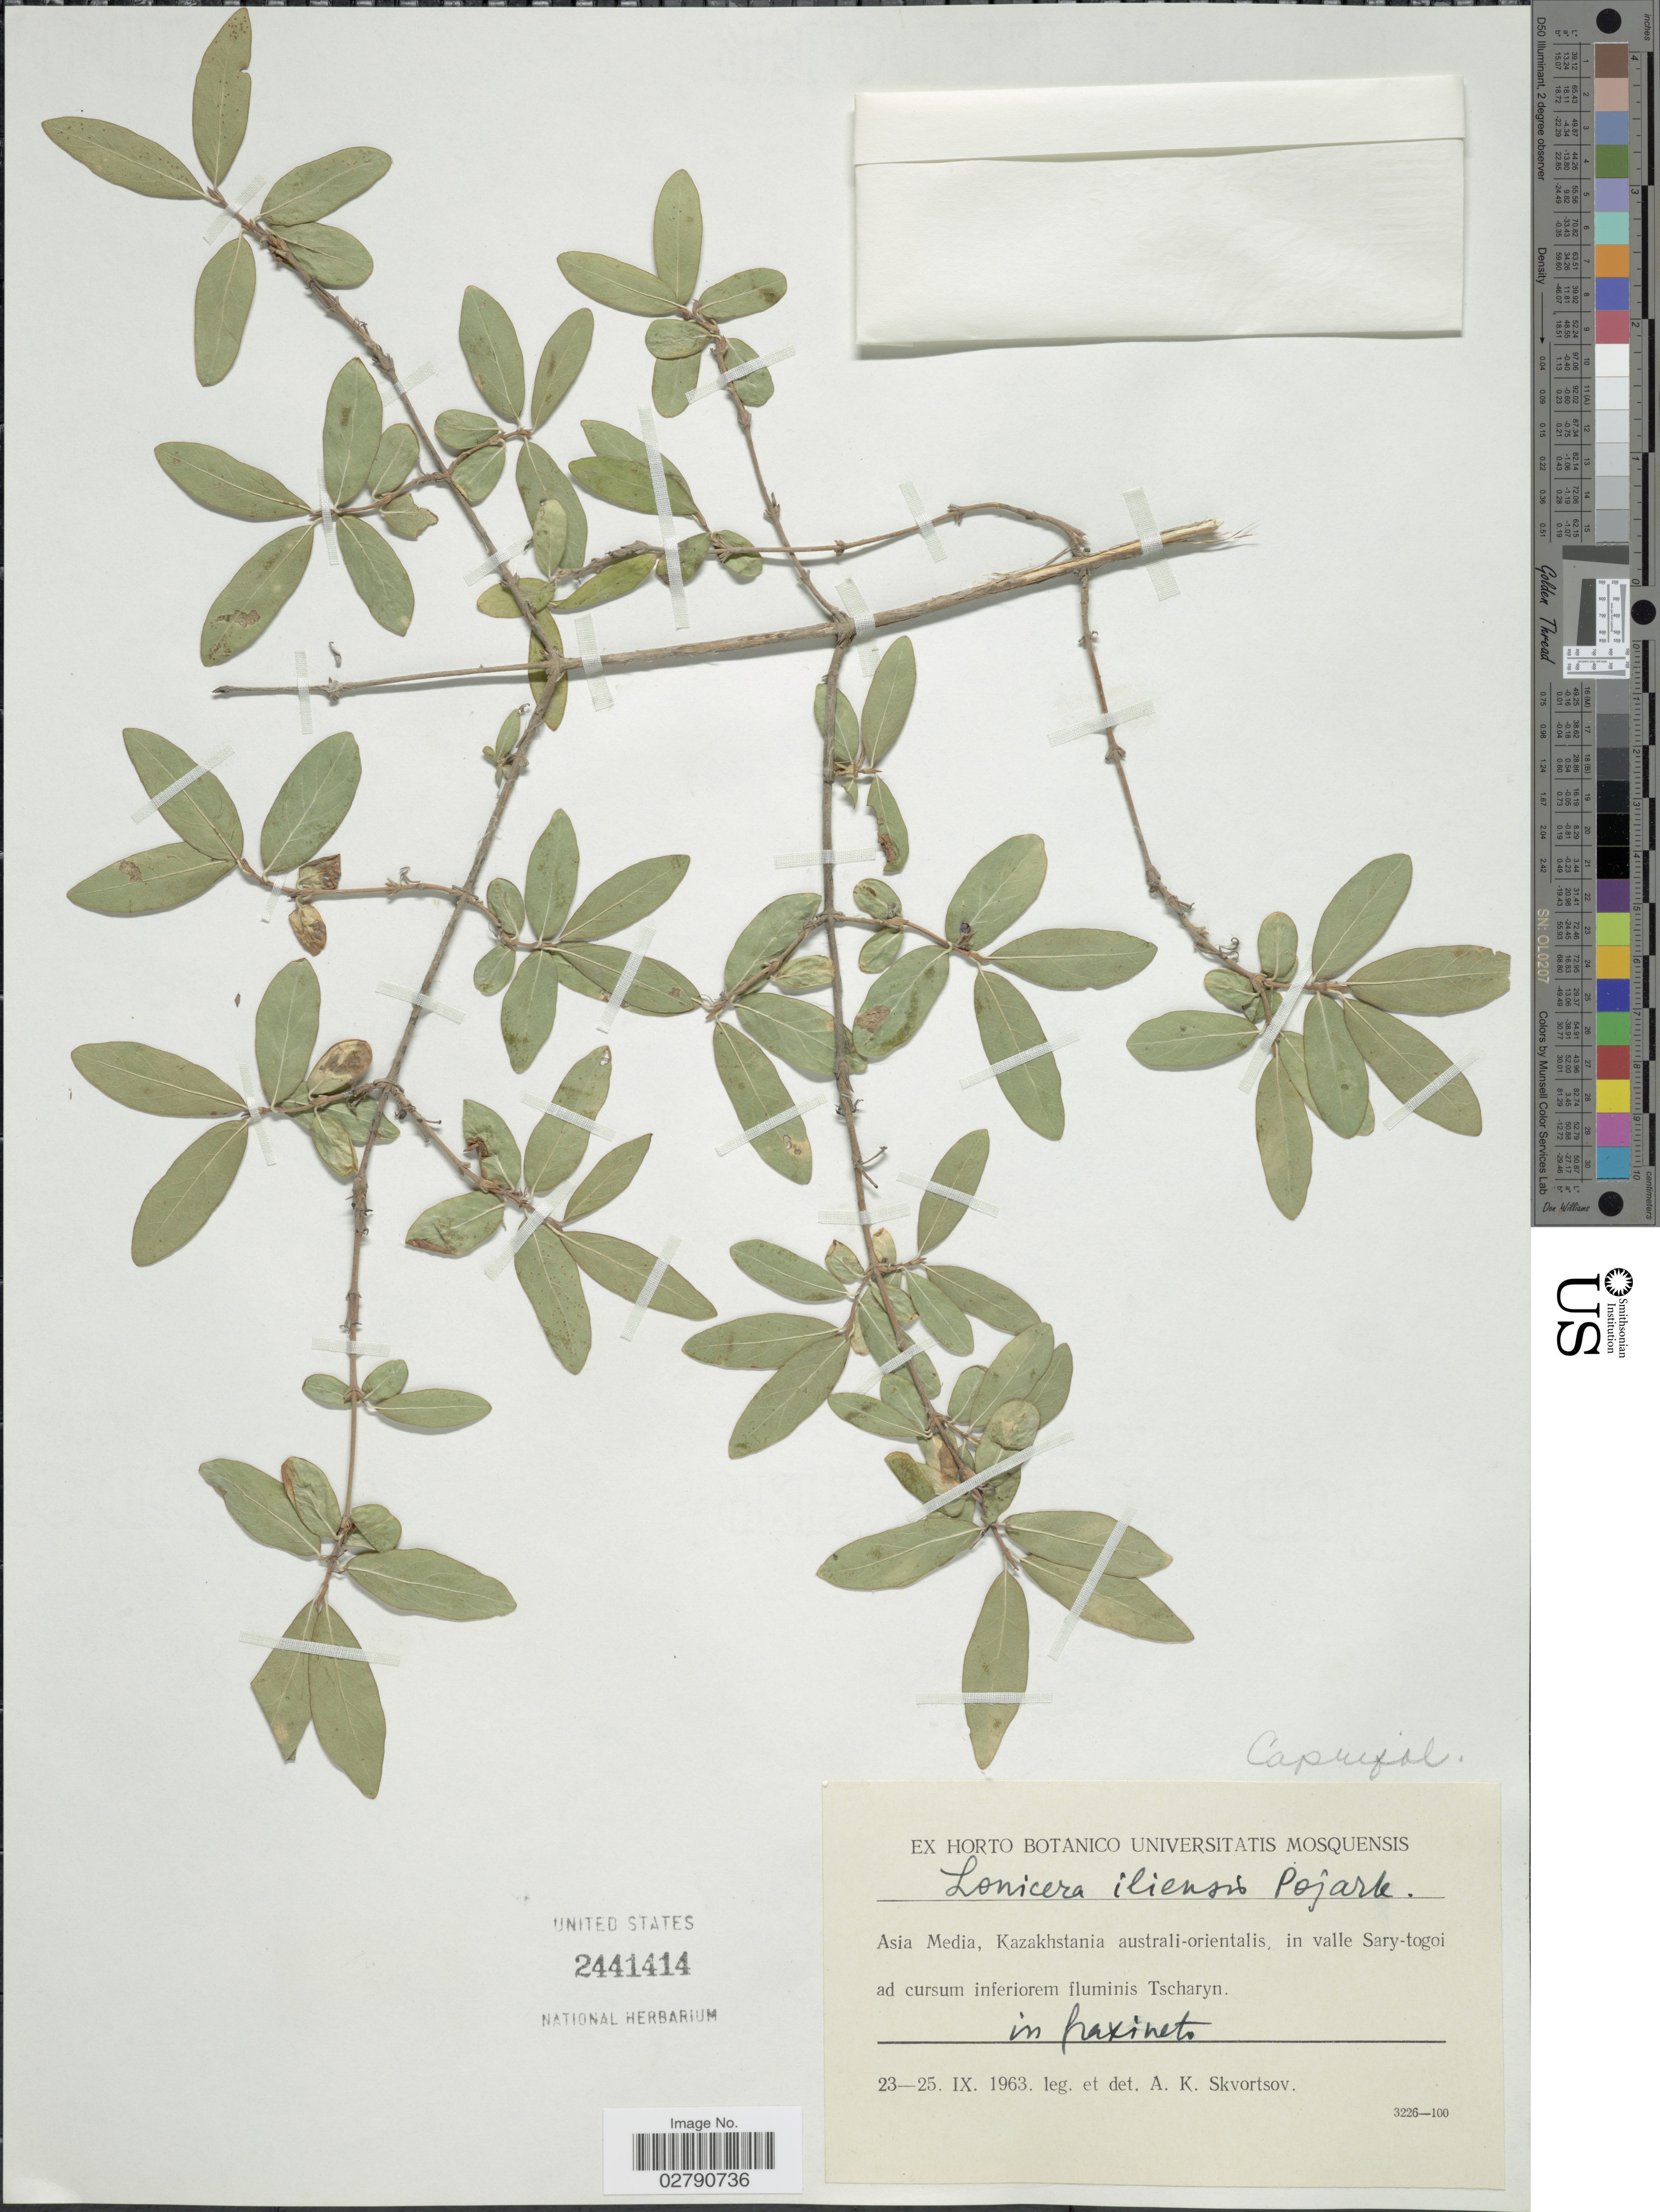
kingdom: Plantae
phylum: Tracheophyta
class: Magnoliopsida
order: Dipsacales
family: Caprifoliaceae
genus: Lonicera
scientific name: Lonicera iliensis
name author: Pojark.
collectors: A. K. Skvortsov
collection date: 1963-09-23/1963-09-25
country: Kazakhstan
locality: Asia Media, Kazakhstania australi-orientalis, in valle Sary-togoi ad cursum inferiorem fluminis Tscharyn.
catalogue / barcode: US 2441414